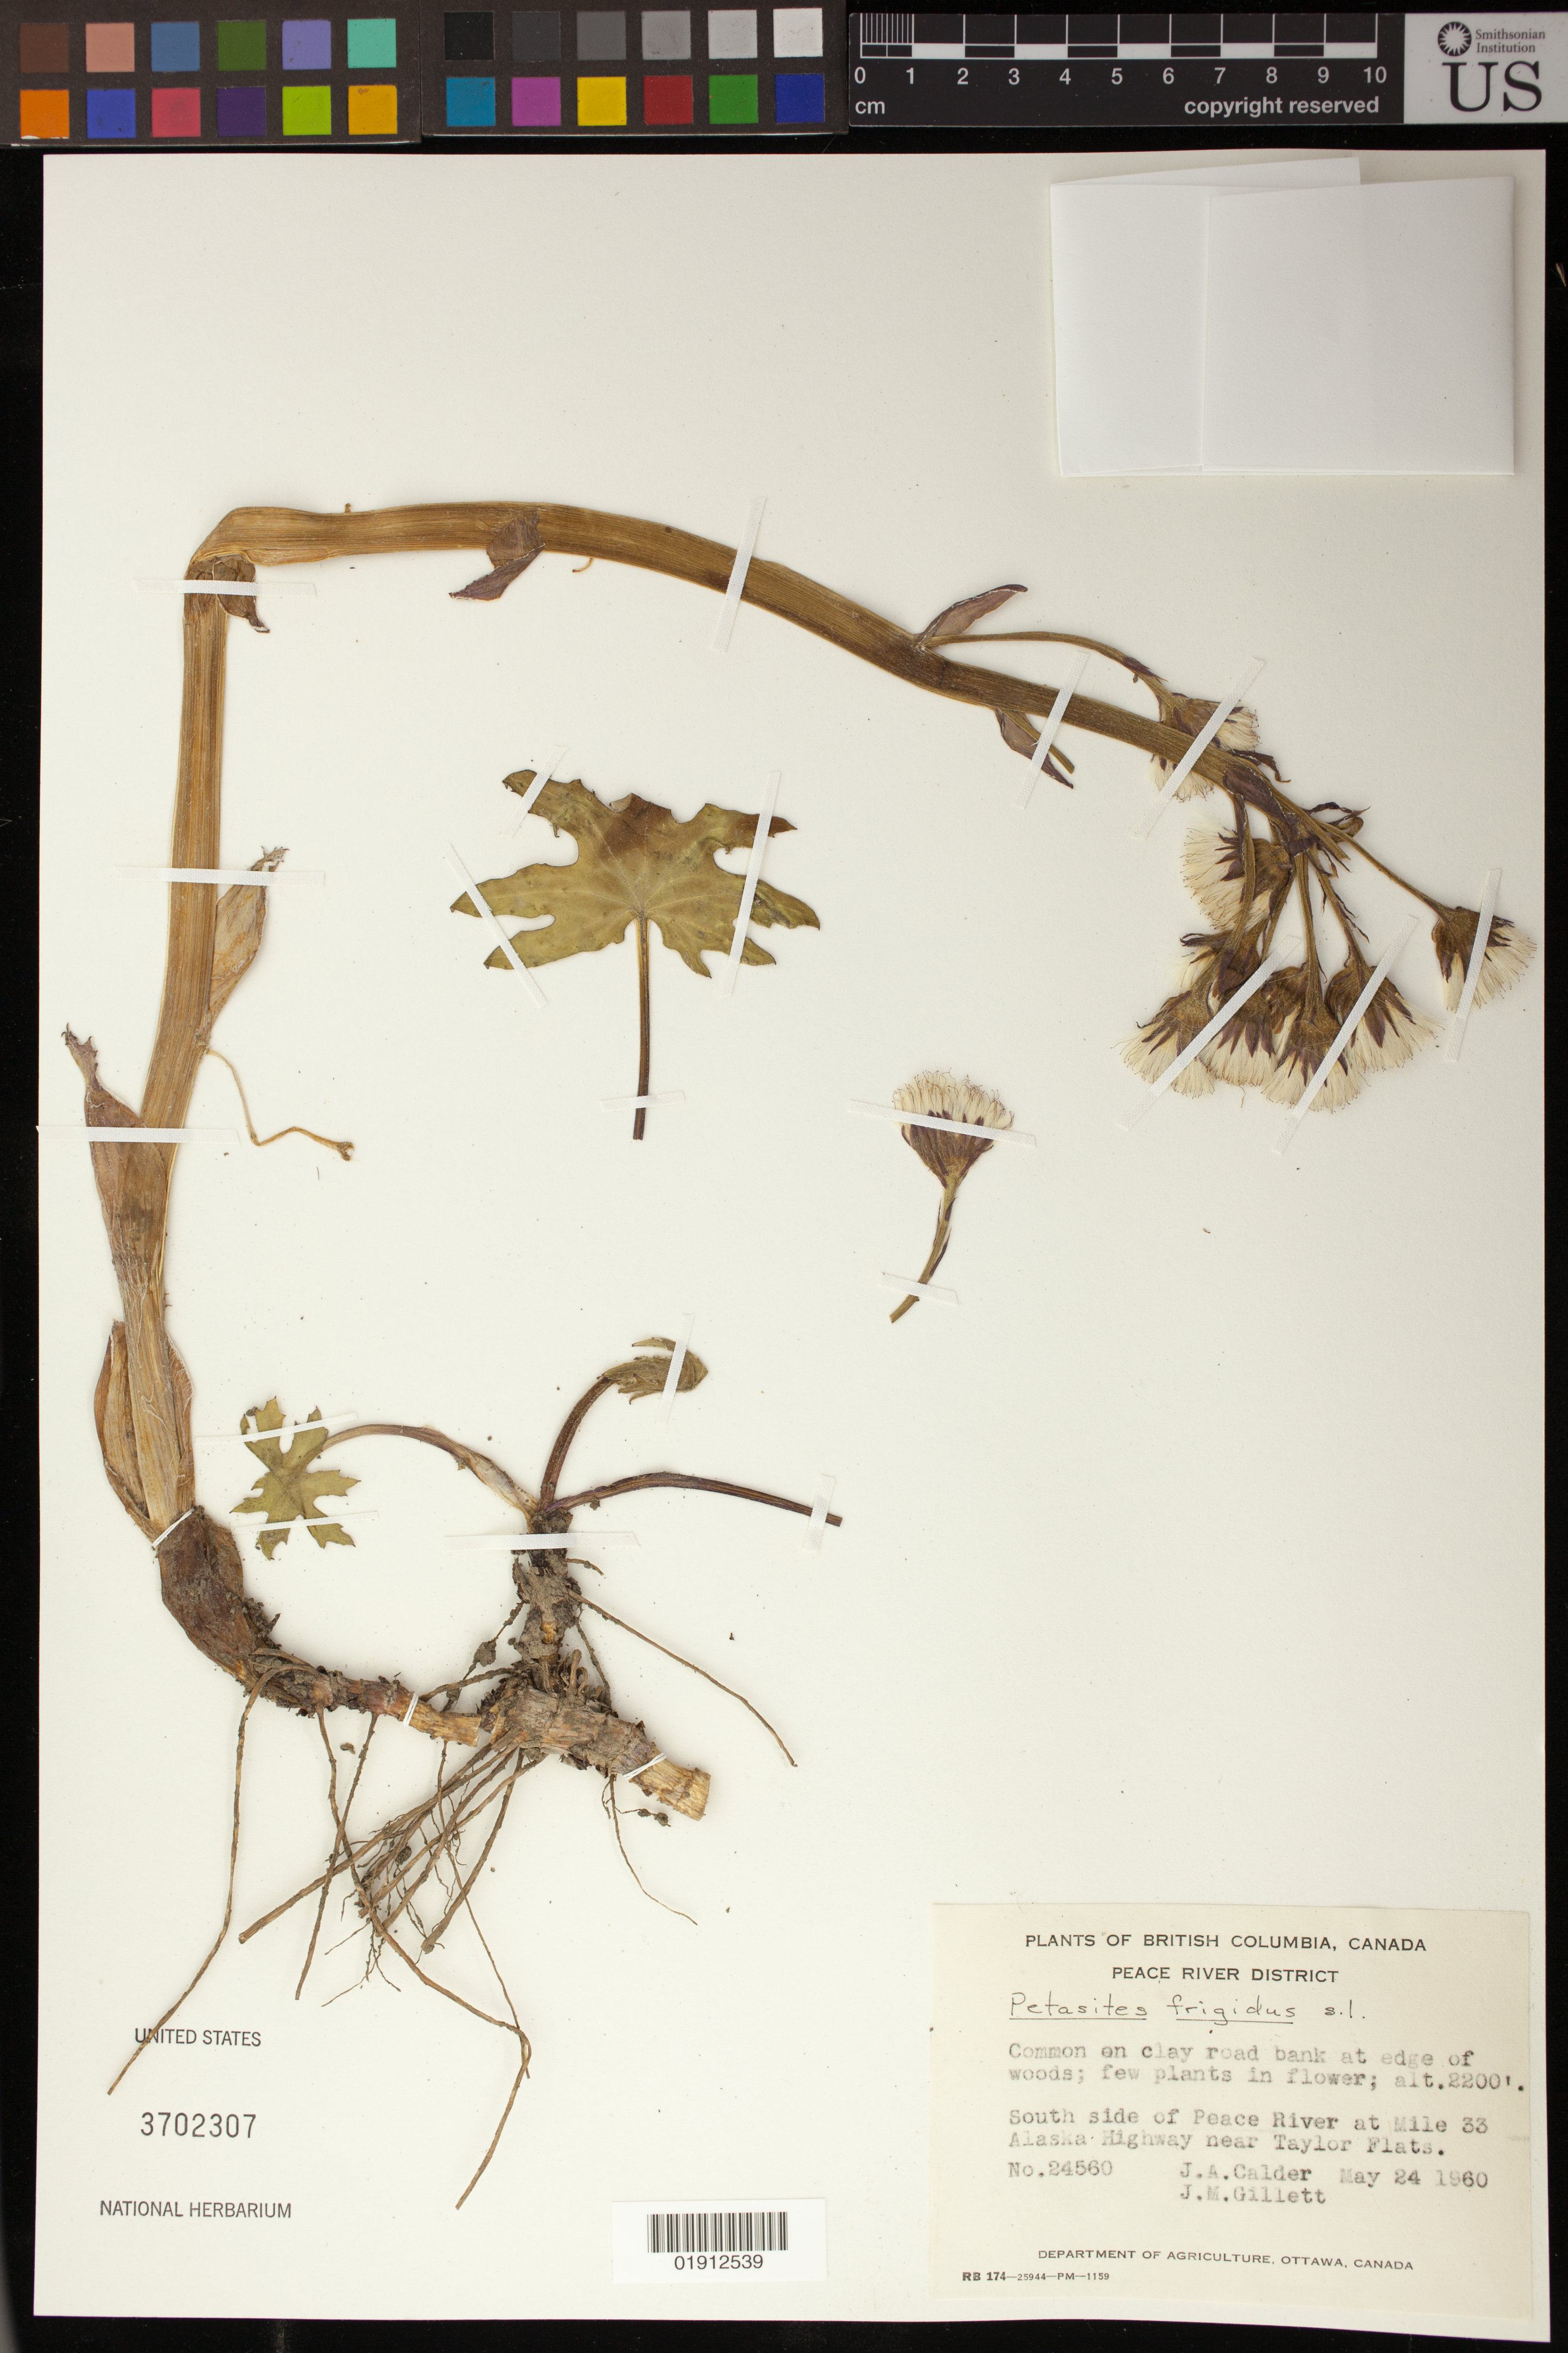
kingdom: Plantae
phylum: Tracheophyta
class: Magnoliopsida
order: Asterales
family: Asteraceae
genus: Petasites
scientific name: Petasites frigidus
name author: (L.) Fr.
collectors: J. A. Calder & J. M. Gillett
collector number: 24560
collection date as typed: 24 May 1960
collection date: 1960-05-24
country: Canada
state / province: British Columbia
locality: South side of Peace River at Mile 33 Alaska Highway near Taylor Flats.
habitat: Common on clay road bank at edge of woods.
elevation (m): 671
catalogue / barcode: US 3702307